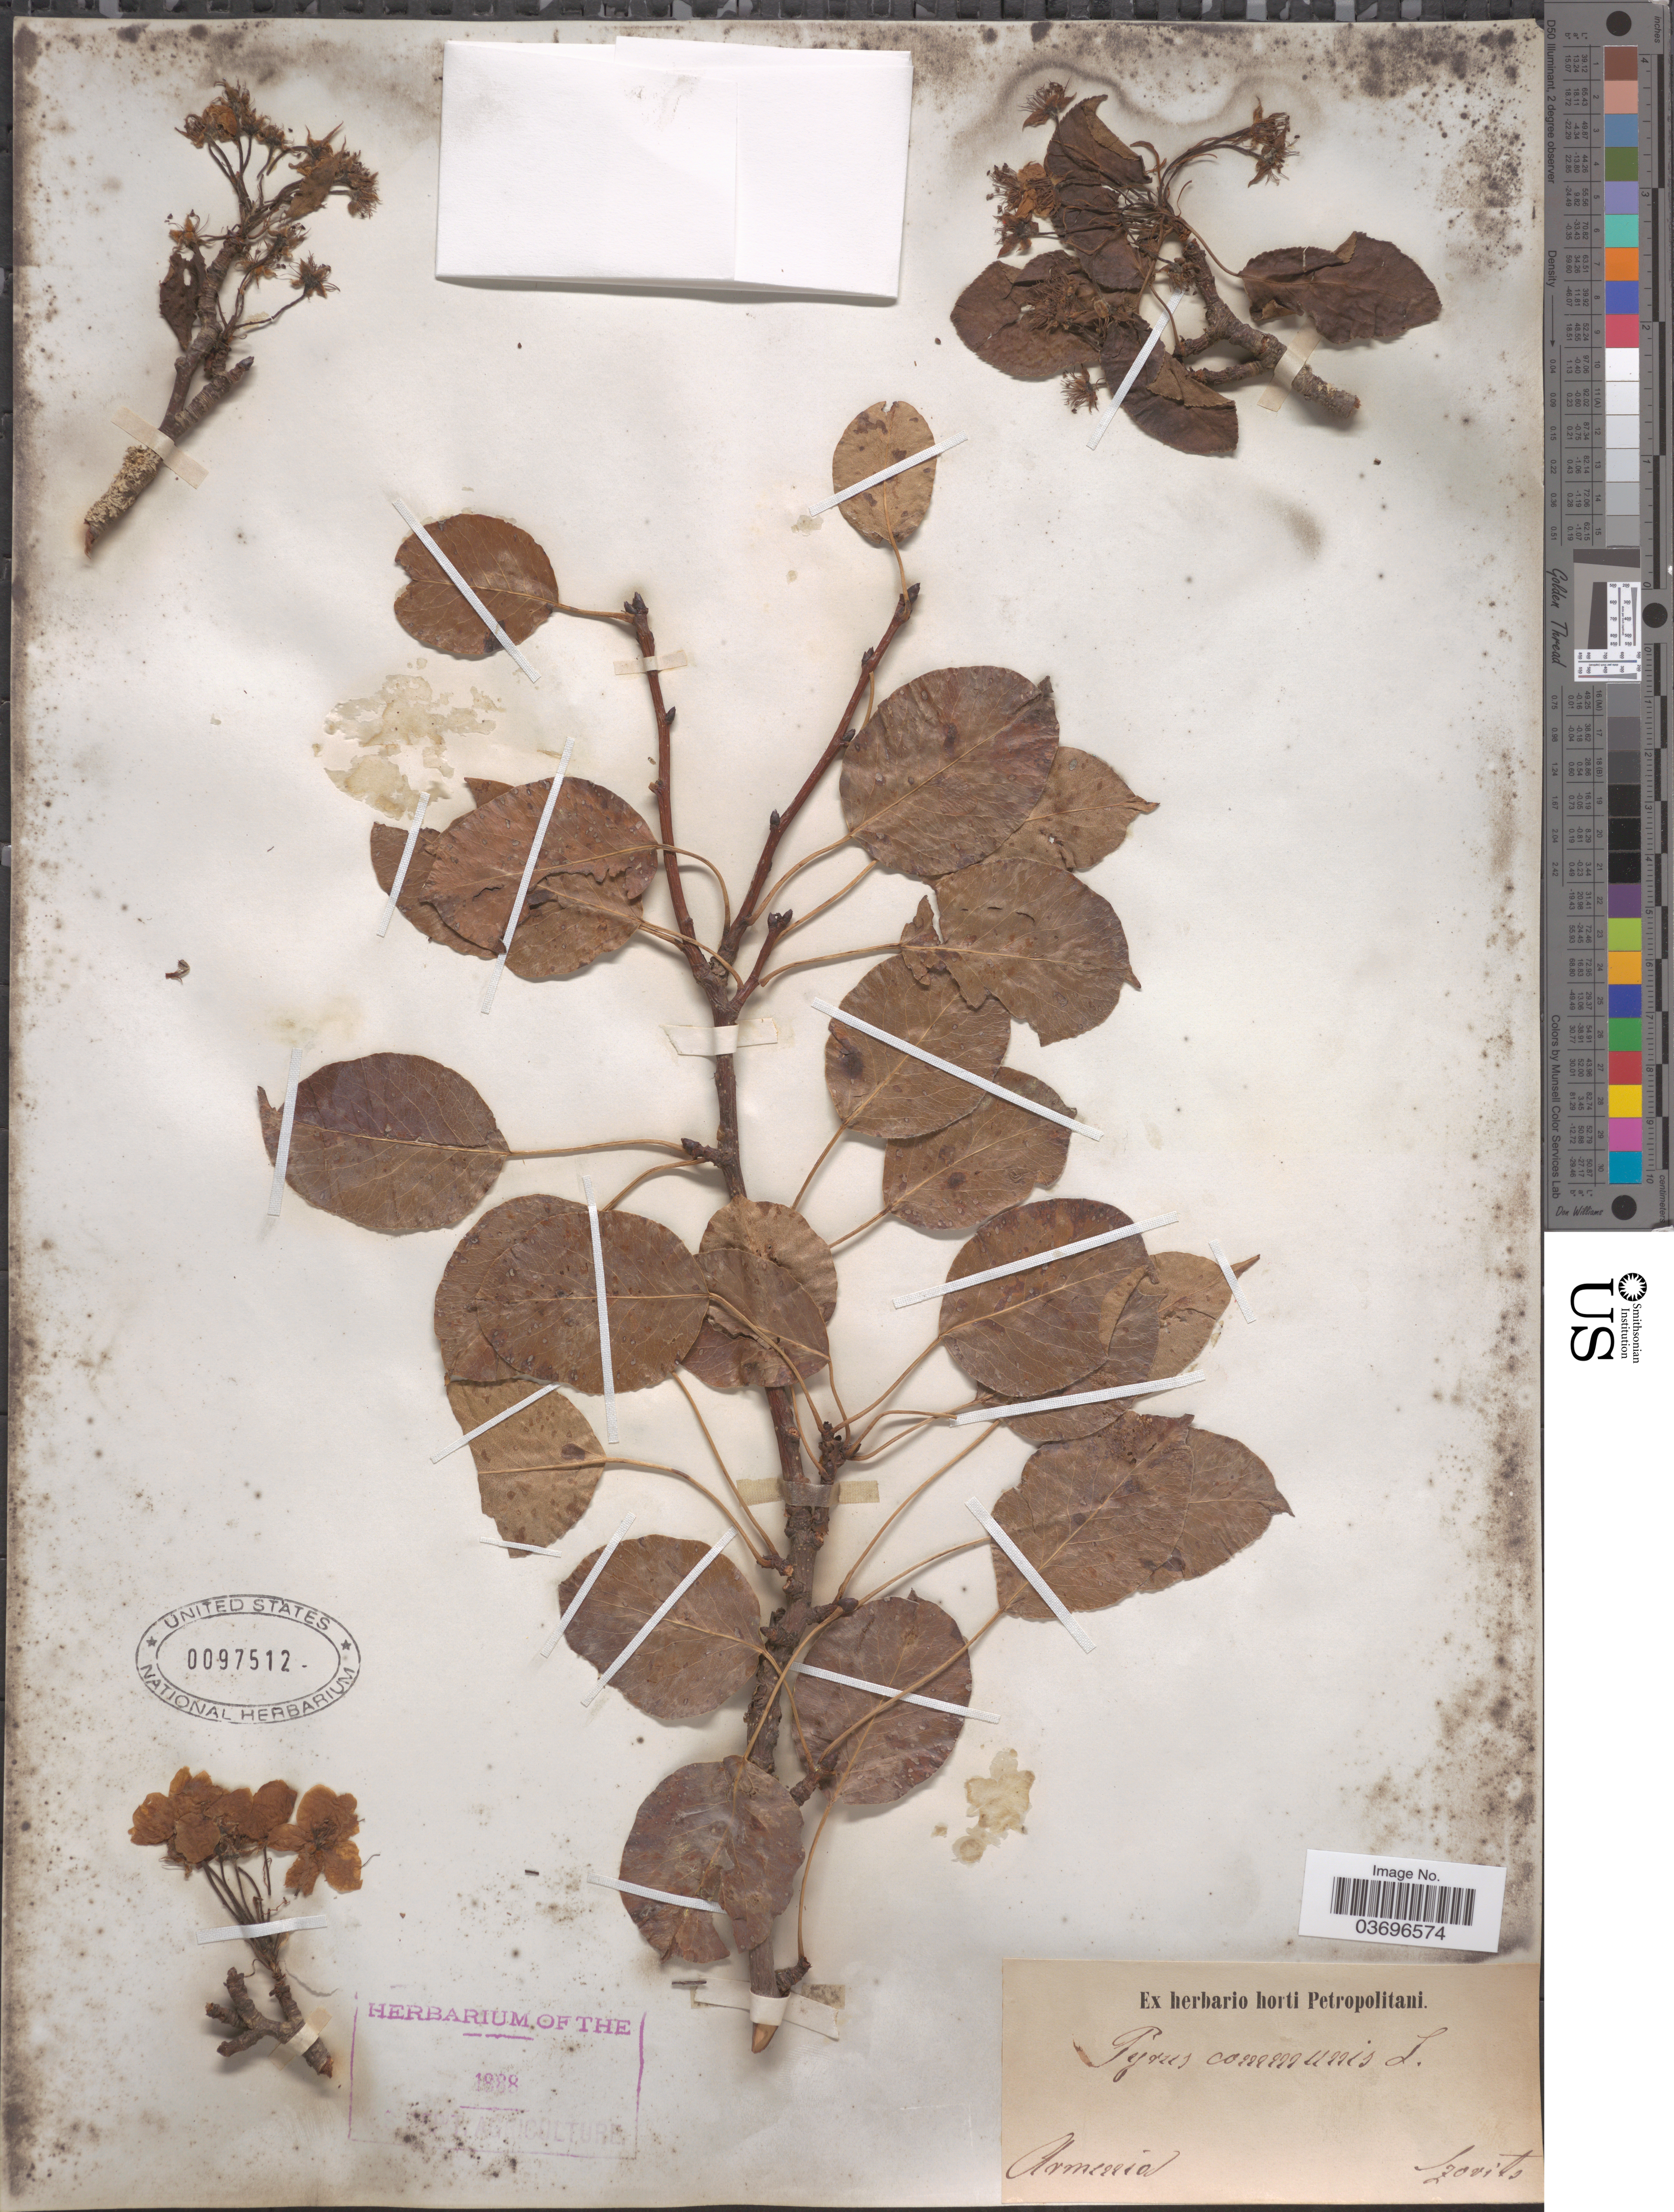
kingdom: Plantae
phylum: Tracheophyta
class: Magnoliopsida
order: Rosales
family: Rosaceae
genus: Pyrus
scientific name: Pyrus salicifolia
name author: Pall.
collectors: Szovits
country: Armenia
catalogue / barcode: US 97512